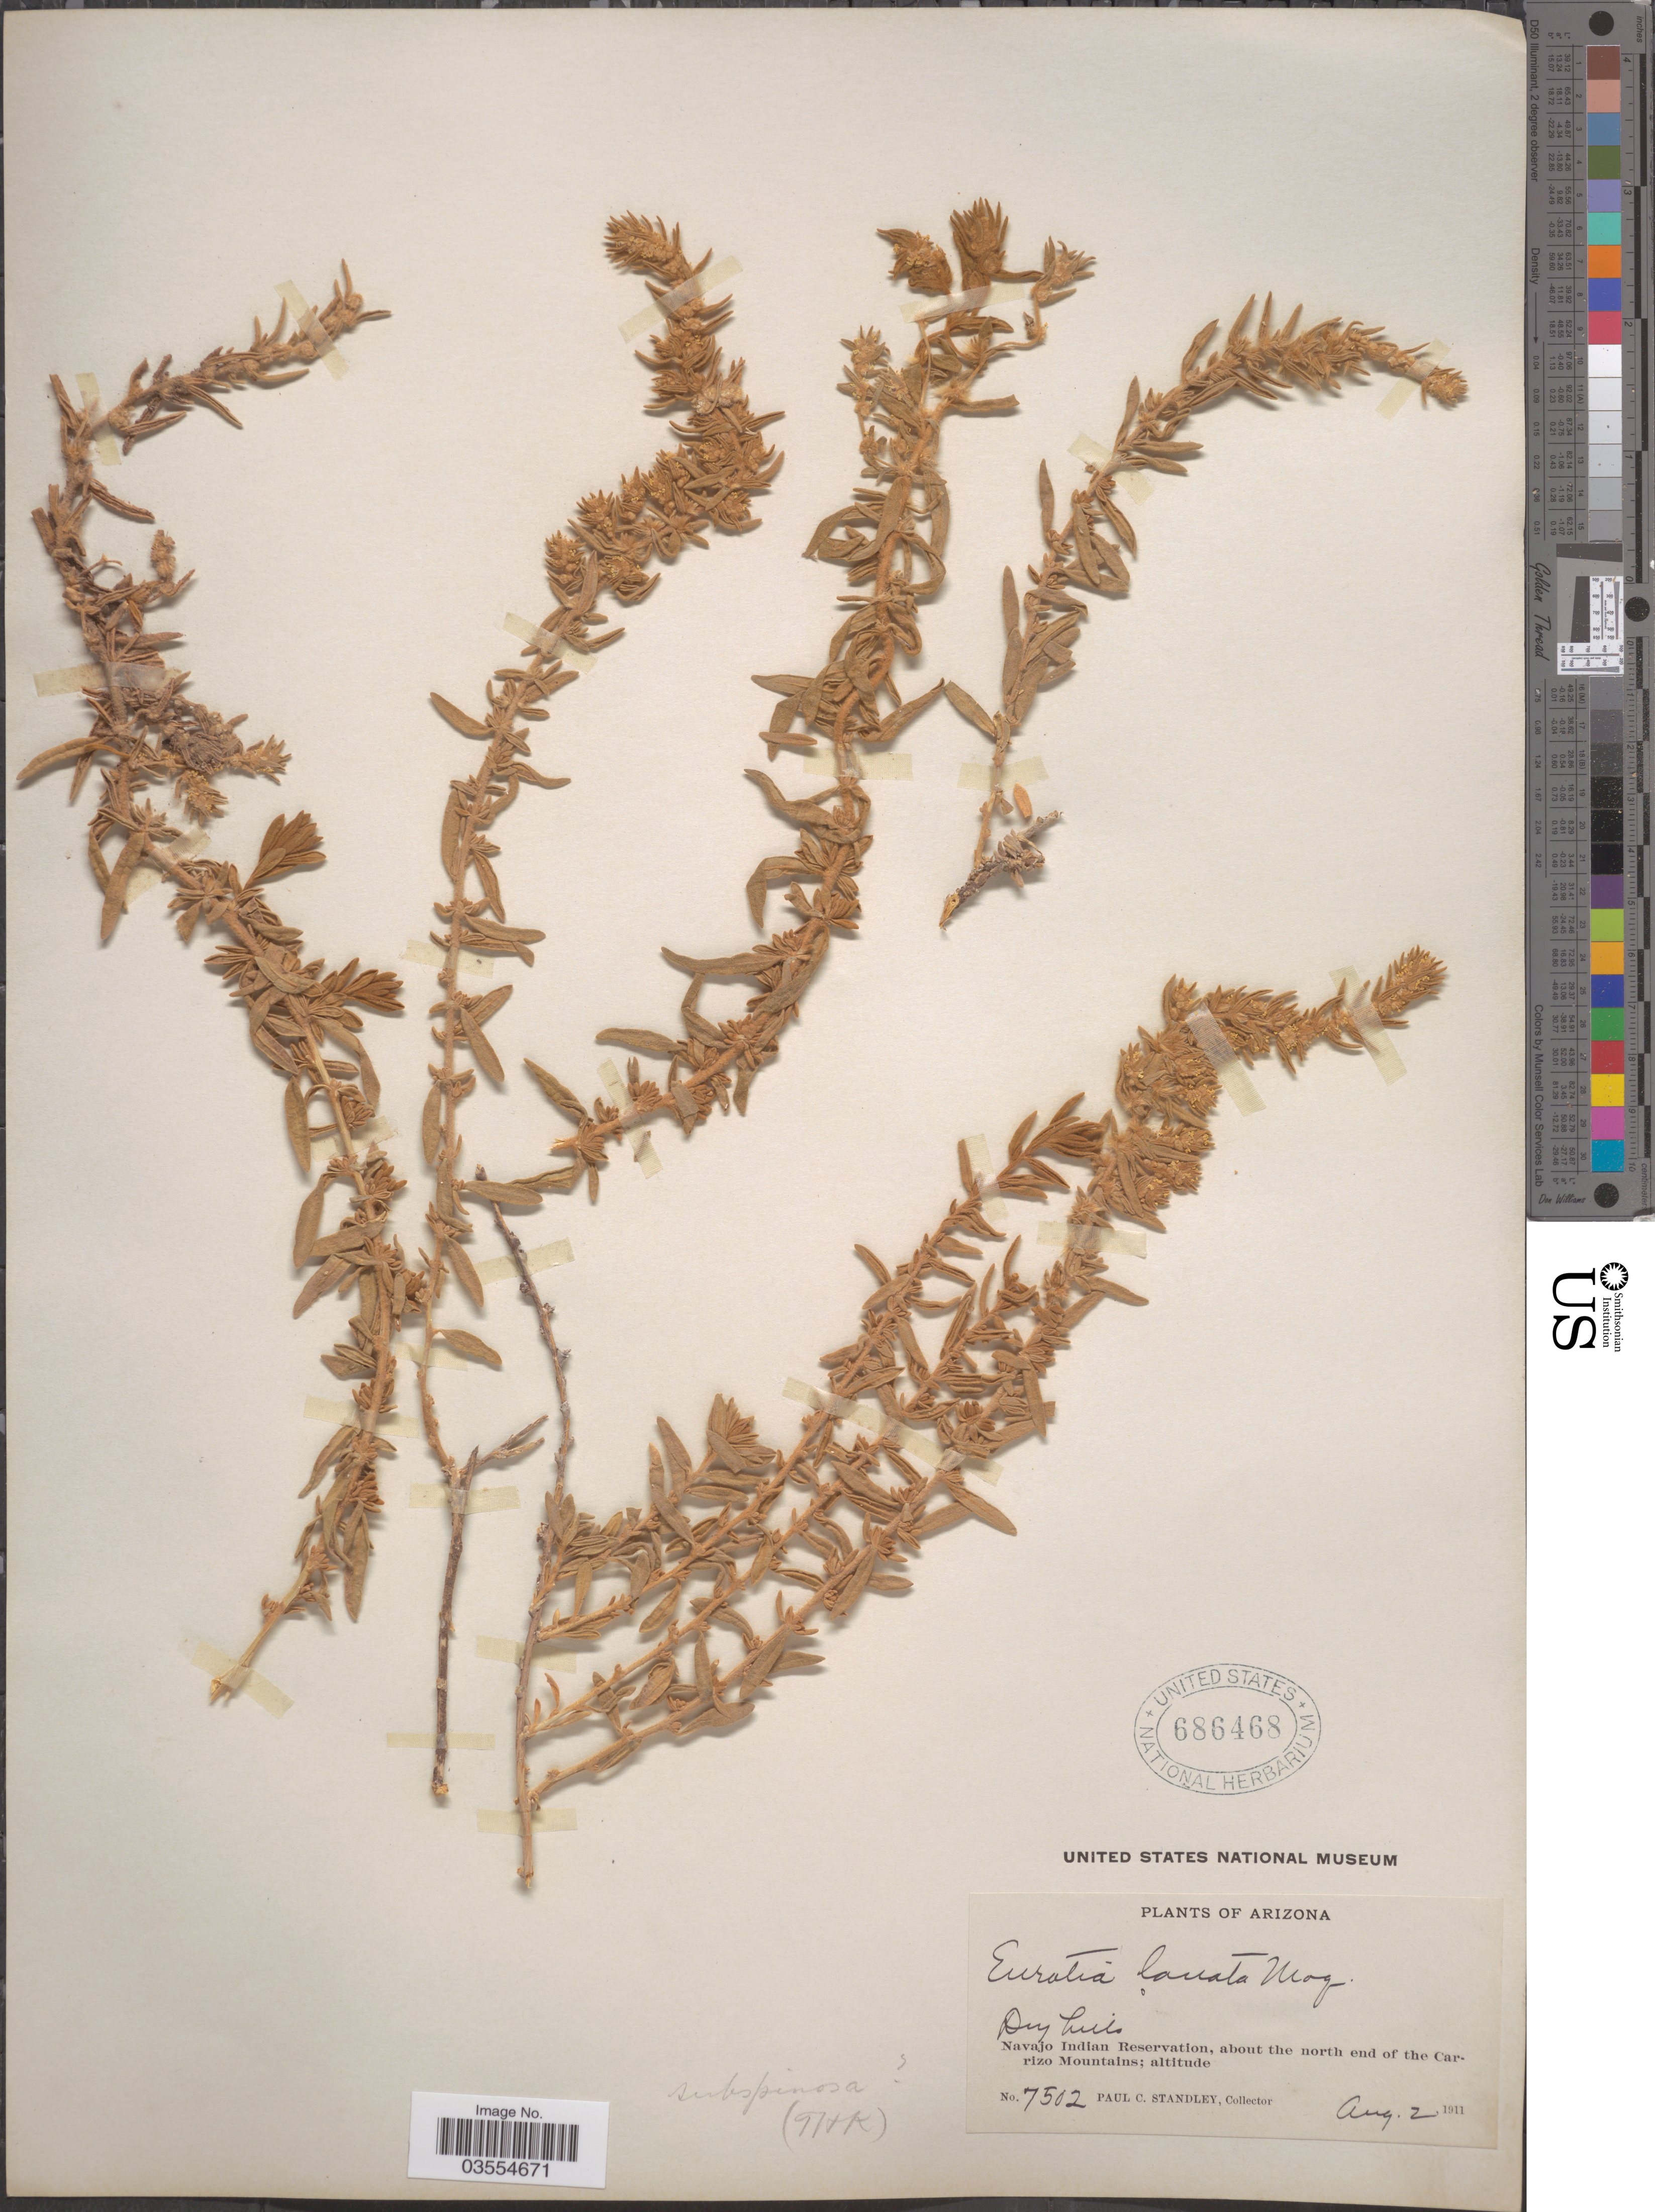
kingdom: Plantae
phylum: Tracheophyta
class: Magnoliopsida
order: Caryophyllales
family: Amaranthaceae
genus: Krascheninnikovia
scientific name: Krascheninnikovia lanata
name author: (Pursh) A. Meeuse & A.Smit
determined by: U.S. National Herbarium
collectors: P. C. Standley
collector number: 7502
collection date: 1911-08-02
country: United States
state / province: Arizona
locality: Navajo Indian Reservation, about the north end of the Carrizo Mountains.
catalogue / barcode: US 686468